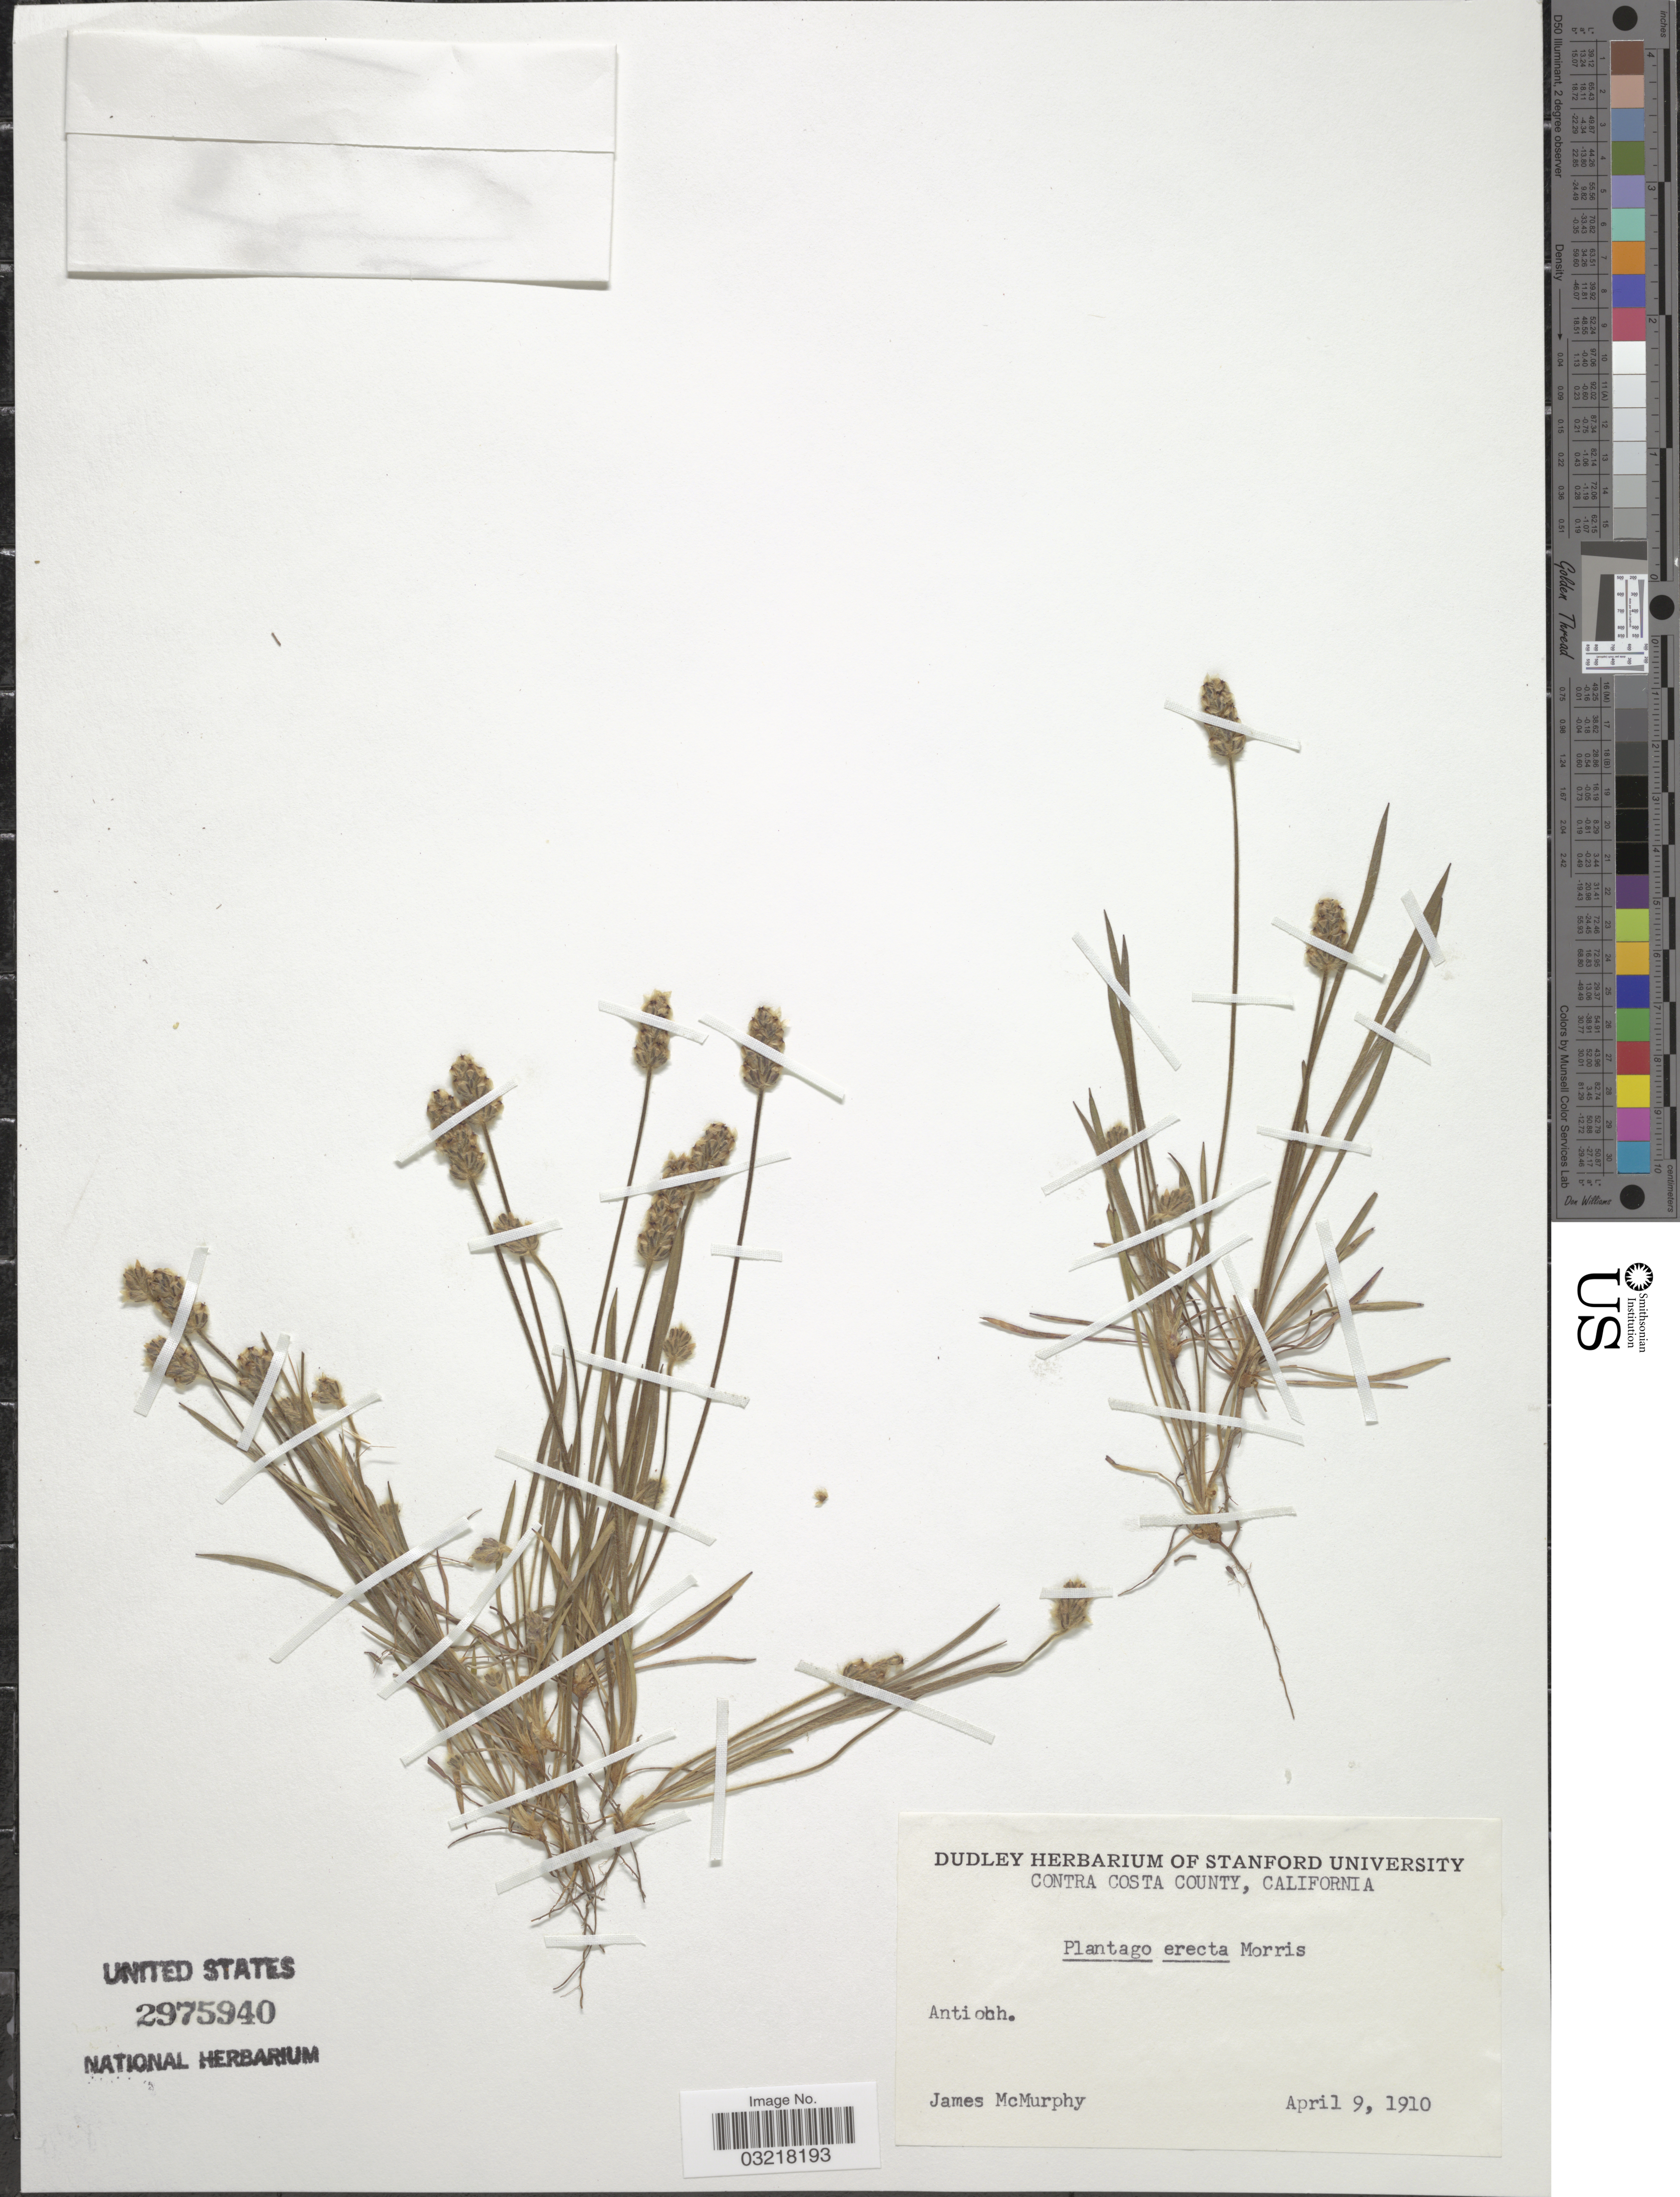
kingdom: Plantae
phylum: Tracheophyta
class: Magnoliopsida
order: Lamiales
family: Plantaginaceae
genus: Plantago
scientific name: Plantago erecta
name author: Morris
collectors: J. McMurphy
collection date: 1910-04-09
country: United States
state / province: California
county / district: Contra Costa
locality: Contra Costa County. Antioch.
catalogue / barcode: US 2975940